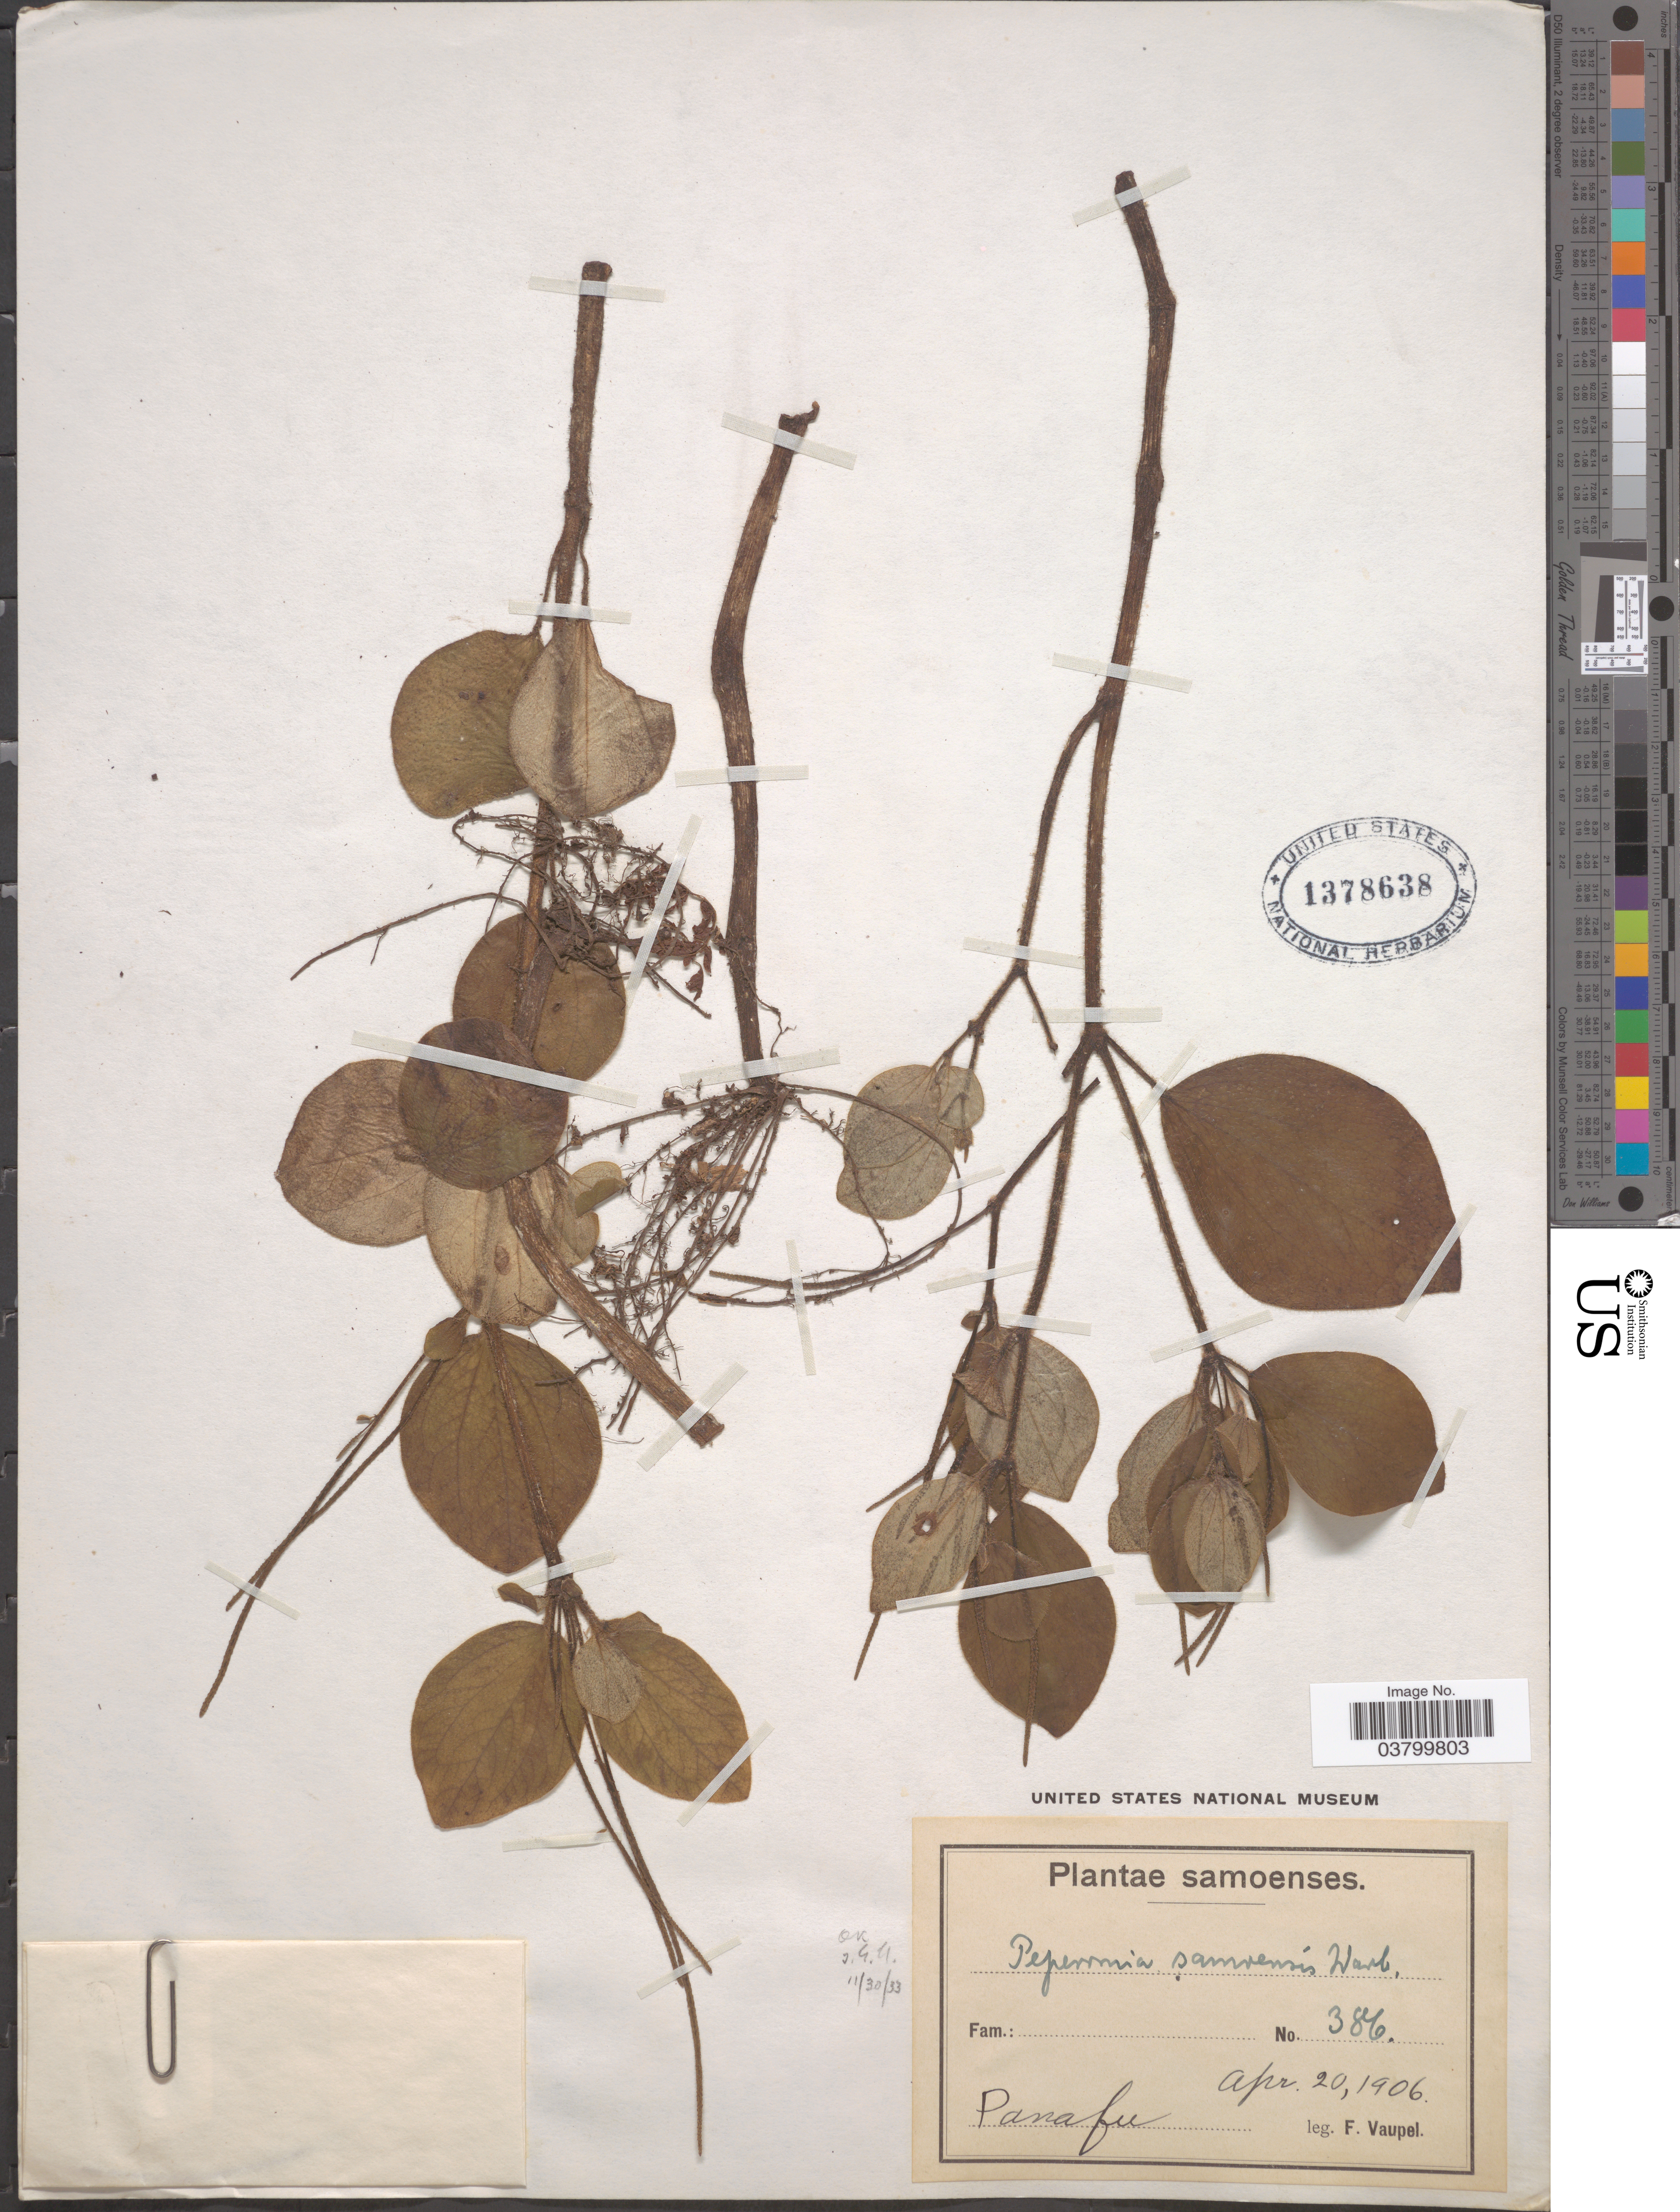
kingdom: Plantae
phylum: Tracheophyta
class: Magnoliopsida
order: Piperales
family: Piperaceae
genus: Peperomia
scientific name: Peperomia samoensis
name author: Warb.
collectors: F. Vaupel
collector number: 386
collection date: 1906-04-20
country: Samoa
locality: Samoenses. Panafu.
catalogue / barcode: US 1378638